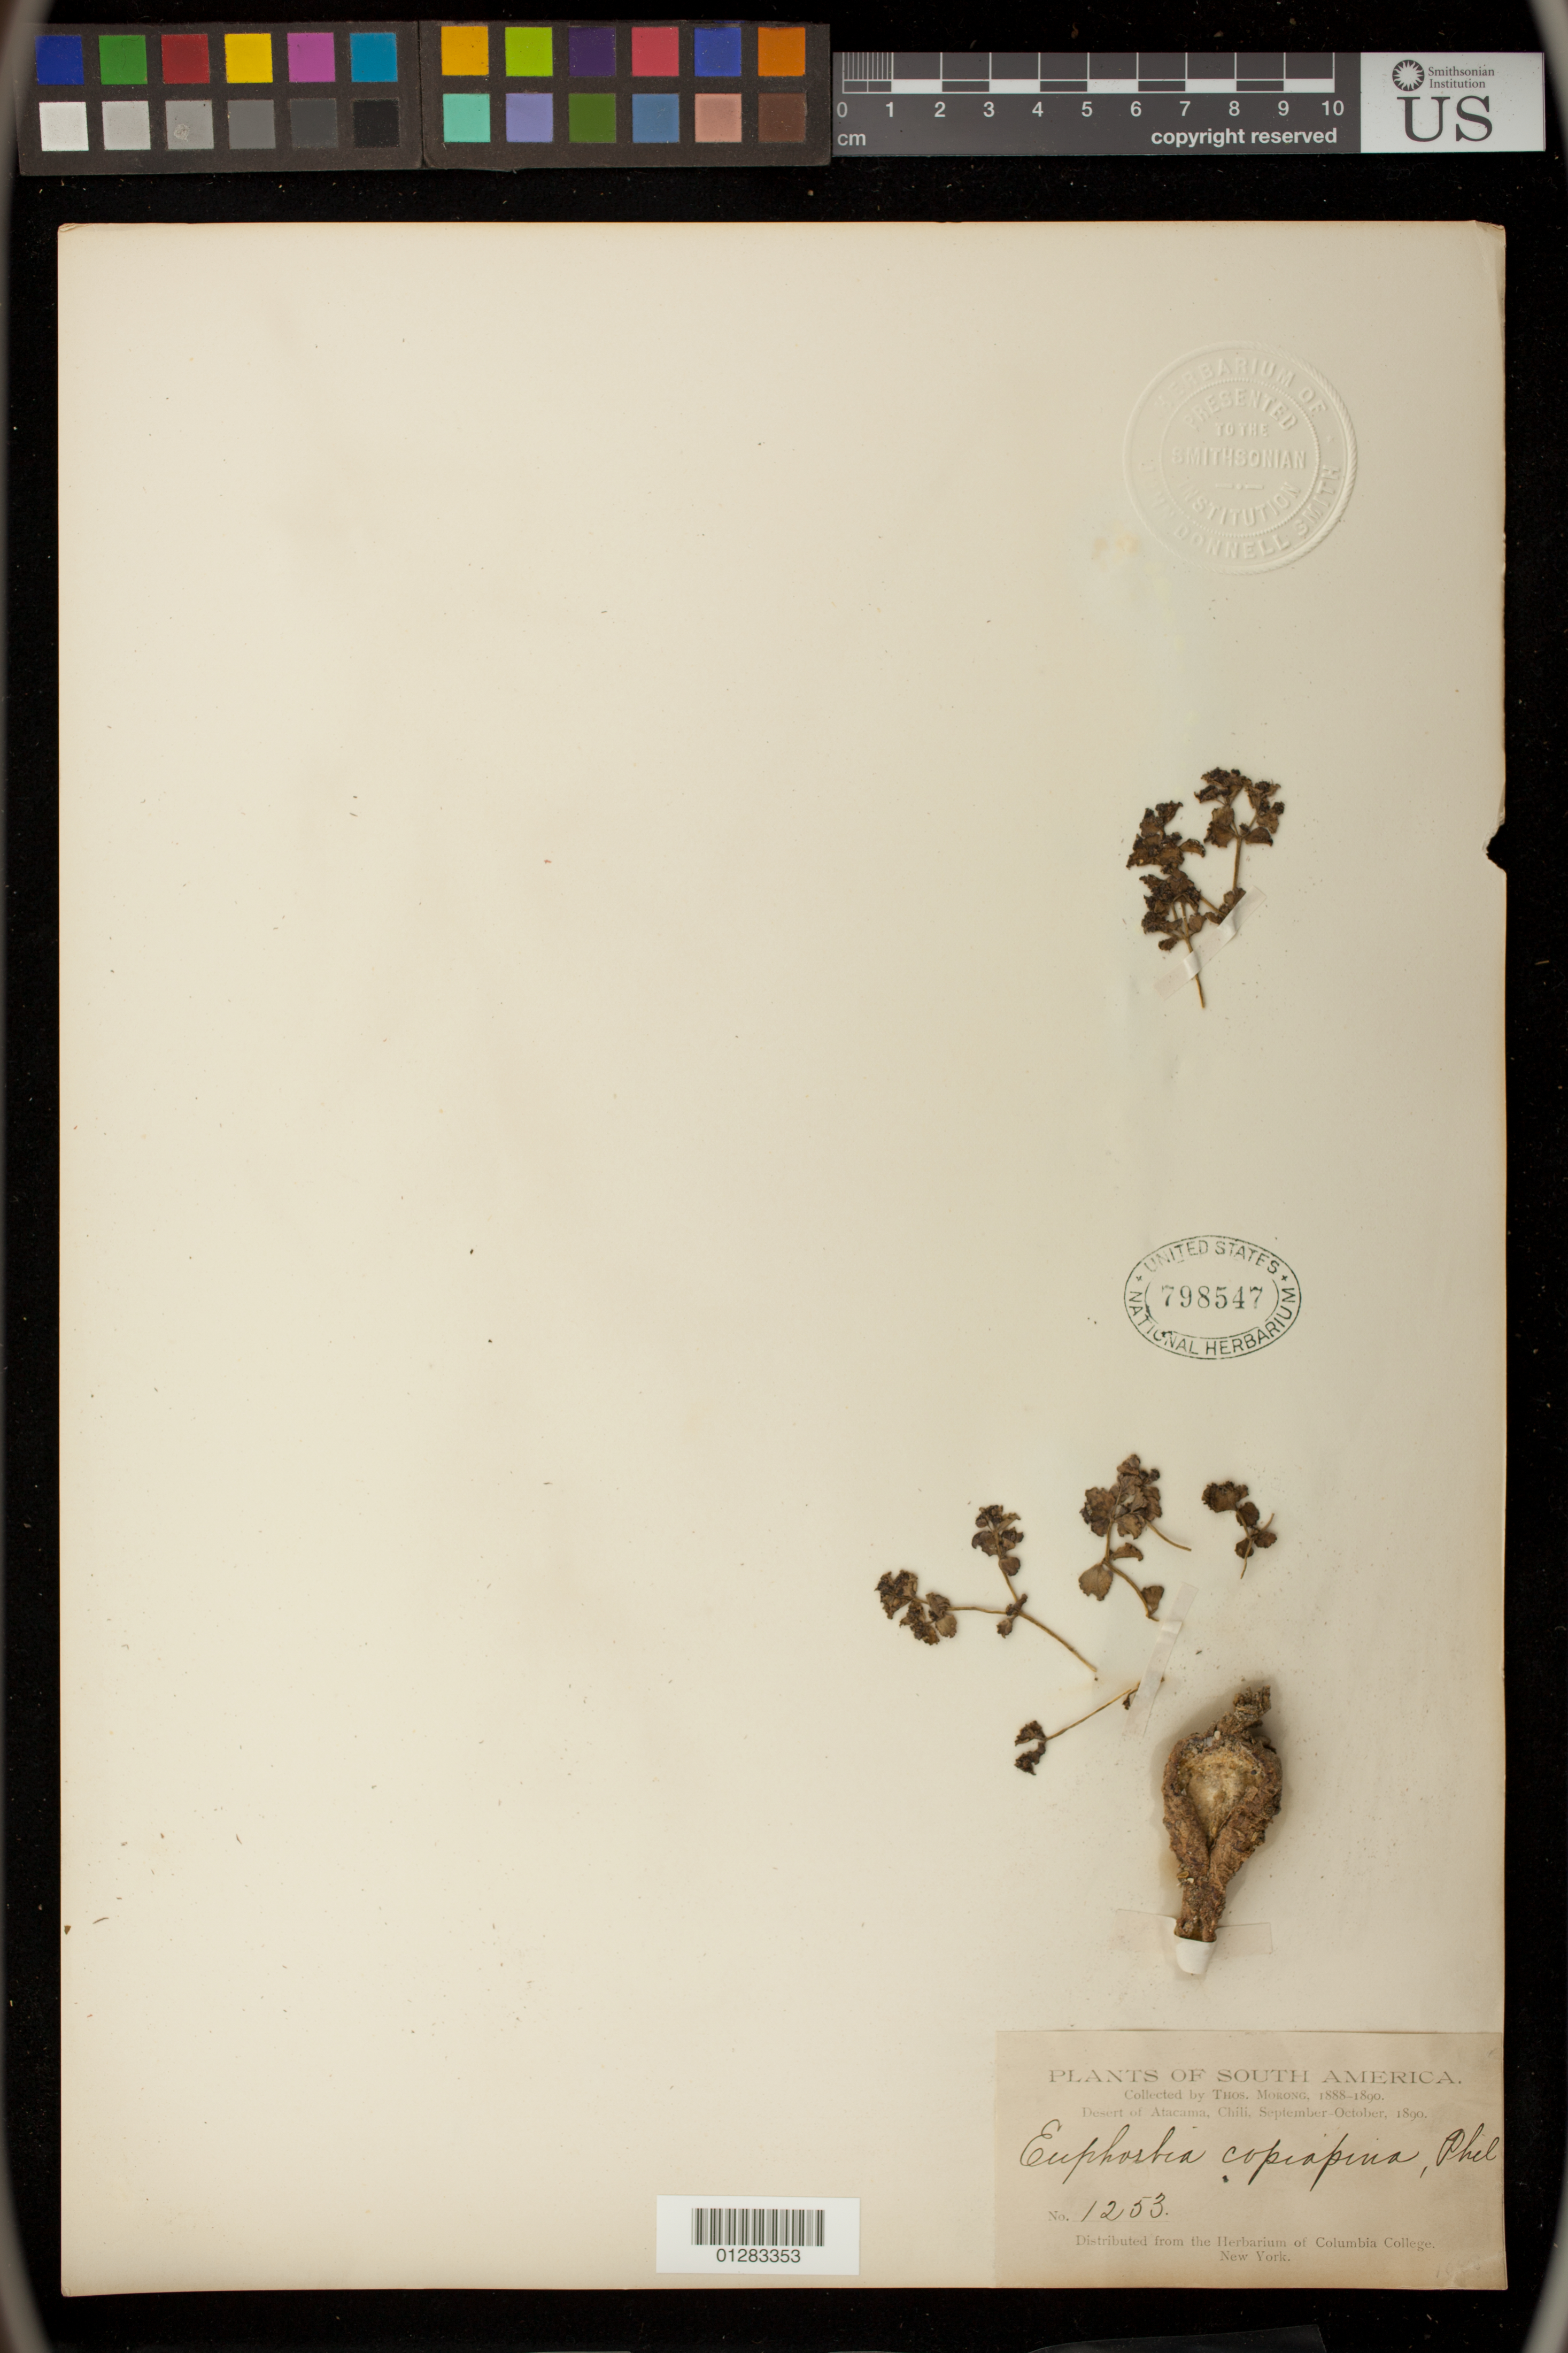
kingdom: Plantae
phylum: Tracheophyta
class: Magnoliopsida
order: Malpighiales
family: Euphorbiaceae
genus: Euphorbia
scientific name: Euphorbia copiapina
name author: Phil.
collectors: T. Morong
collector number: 1253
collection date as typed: Sep 1890 to -- Oct 1890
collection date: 1890-09/1890-10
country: Chile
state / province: Atacama (III)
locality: Desert of atacama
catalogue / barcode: US 798547